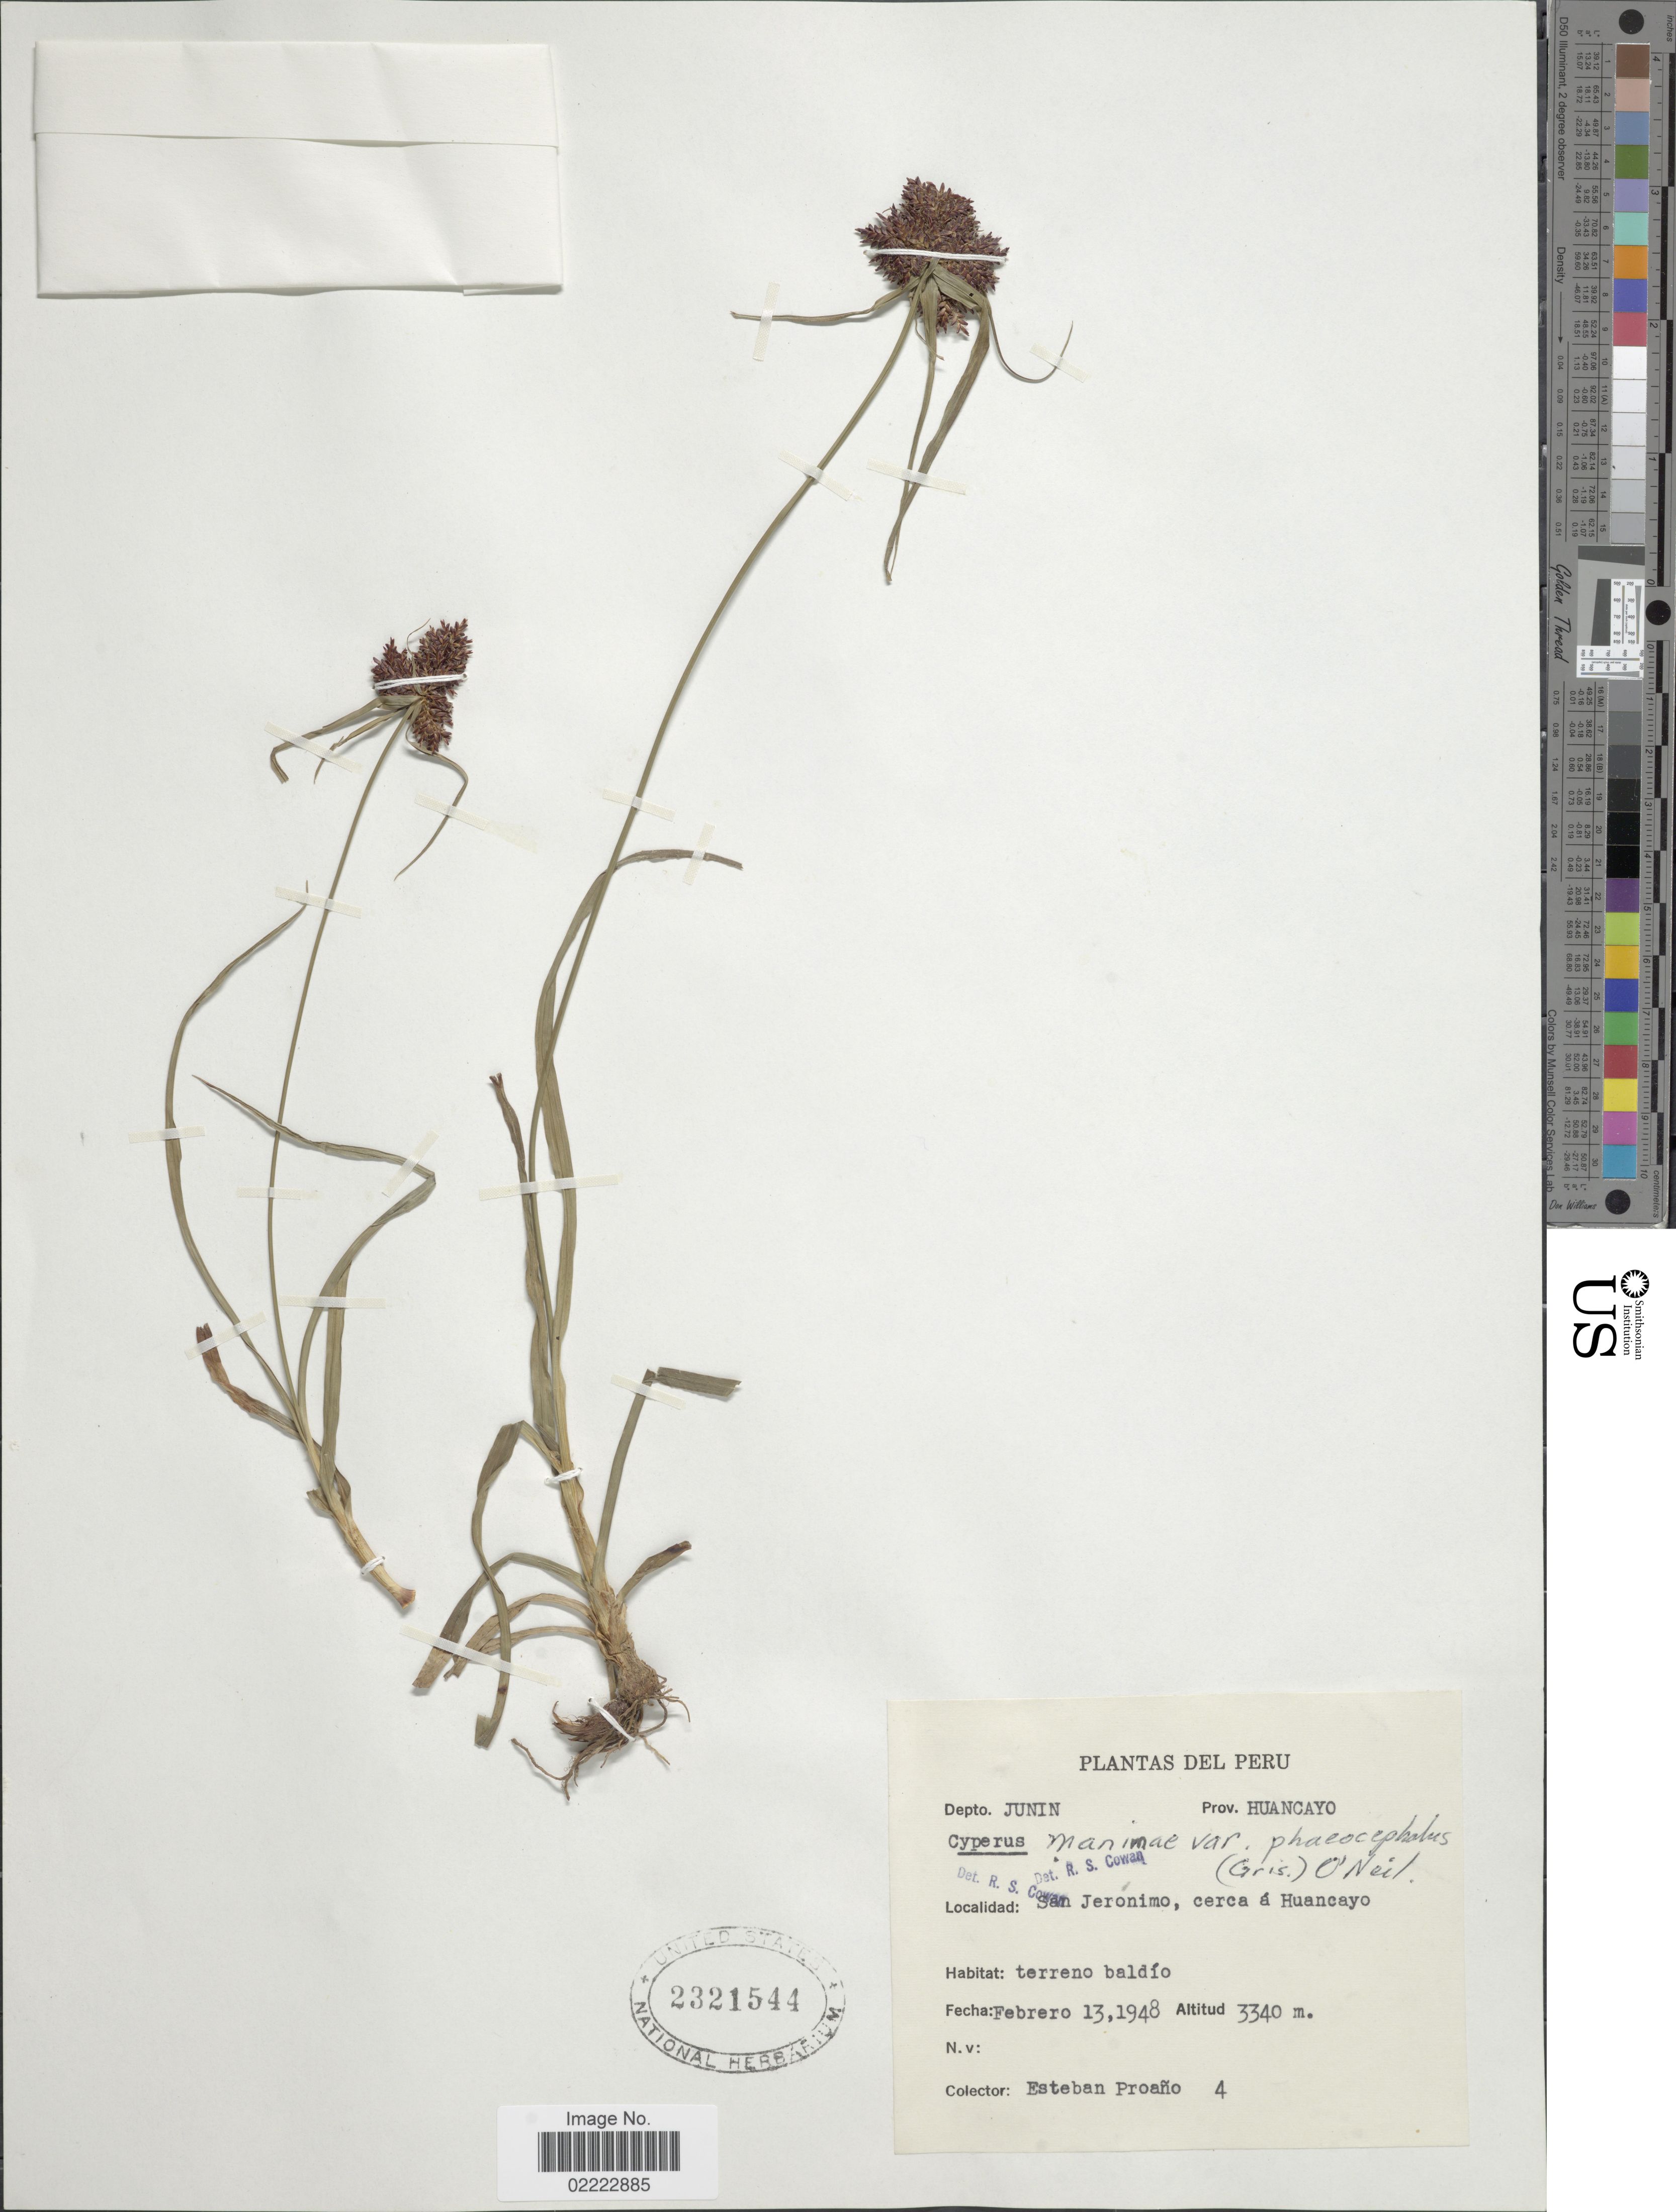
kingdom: Plantae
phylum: Tracheophyta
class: Liliopsida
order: Poales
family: Cyperaceae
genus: Cyperus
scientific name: Cyperus manimae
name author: Kunth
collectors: E. Proaño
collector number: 4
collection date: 1948-02-13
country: Peru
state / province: Junín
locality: Prov. Huancayo. San Jeromino, cerca a Huancayo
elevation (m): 3340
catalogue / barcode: US 2321544